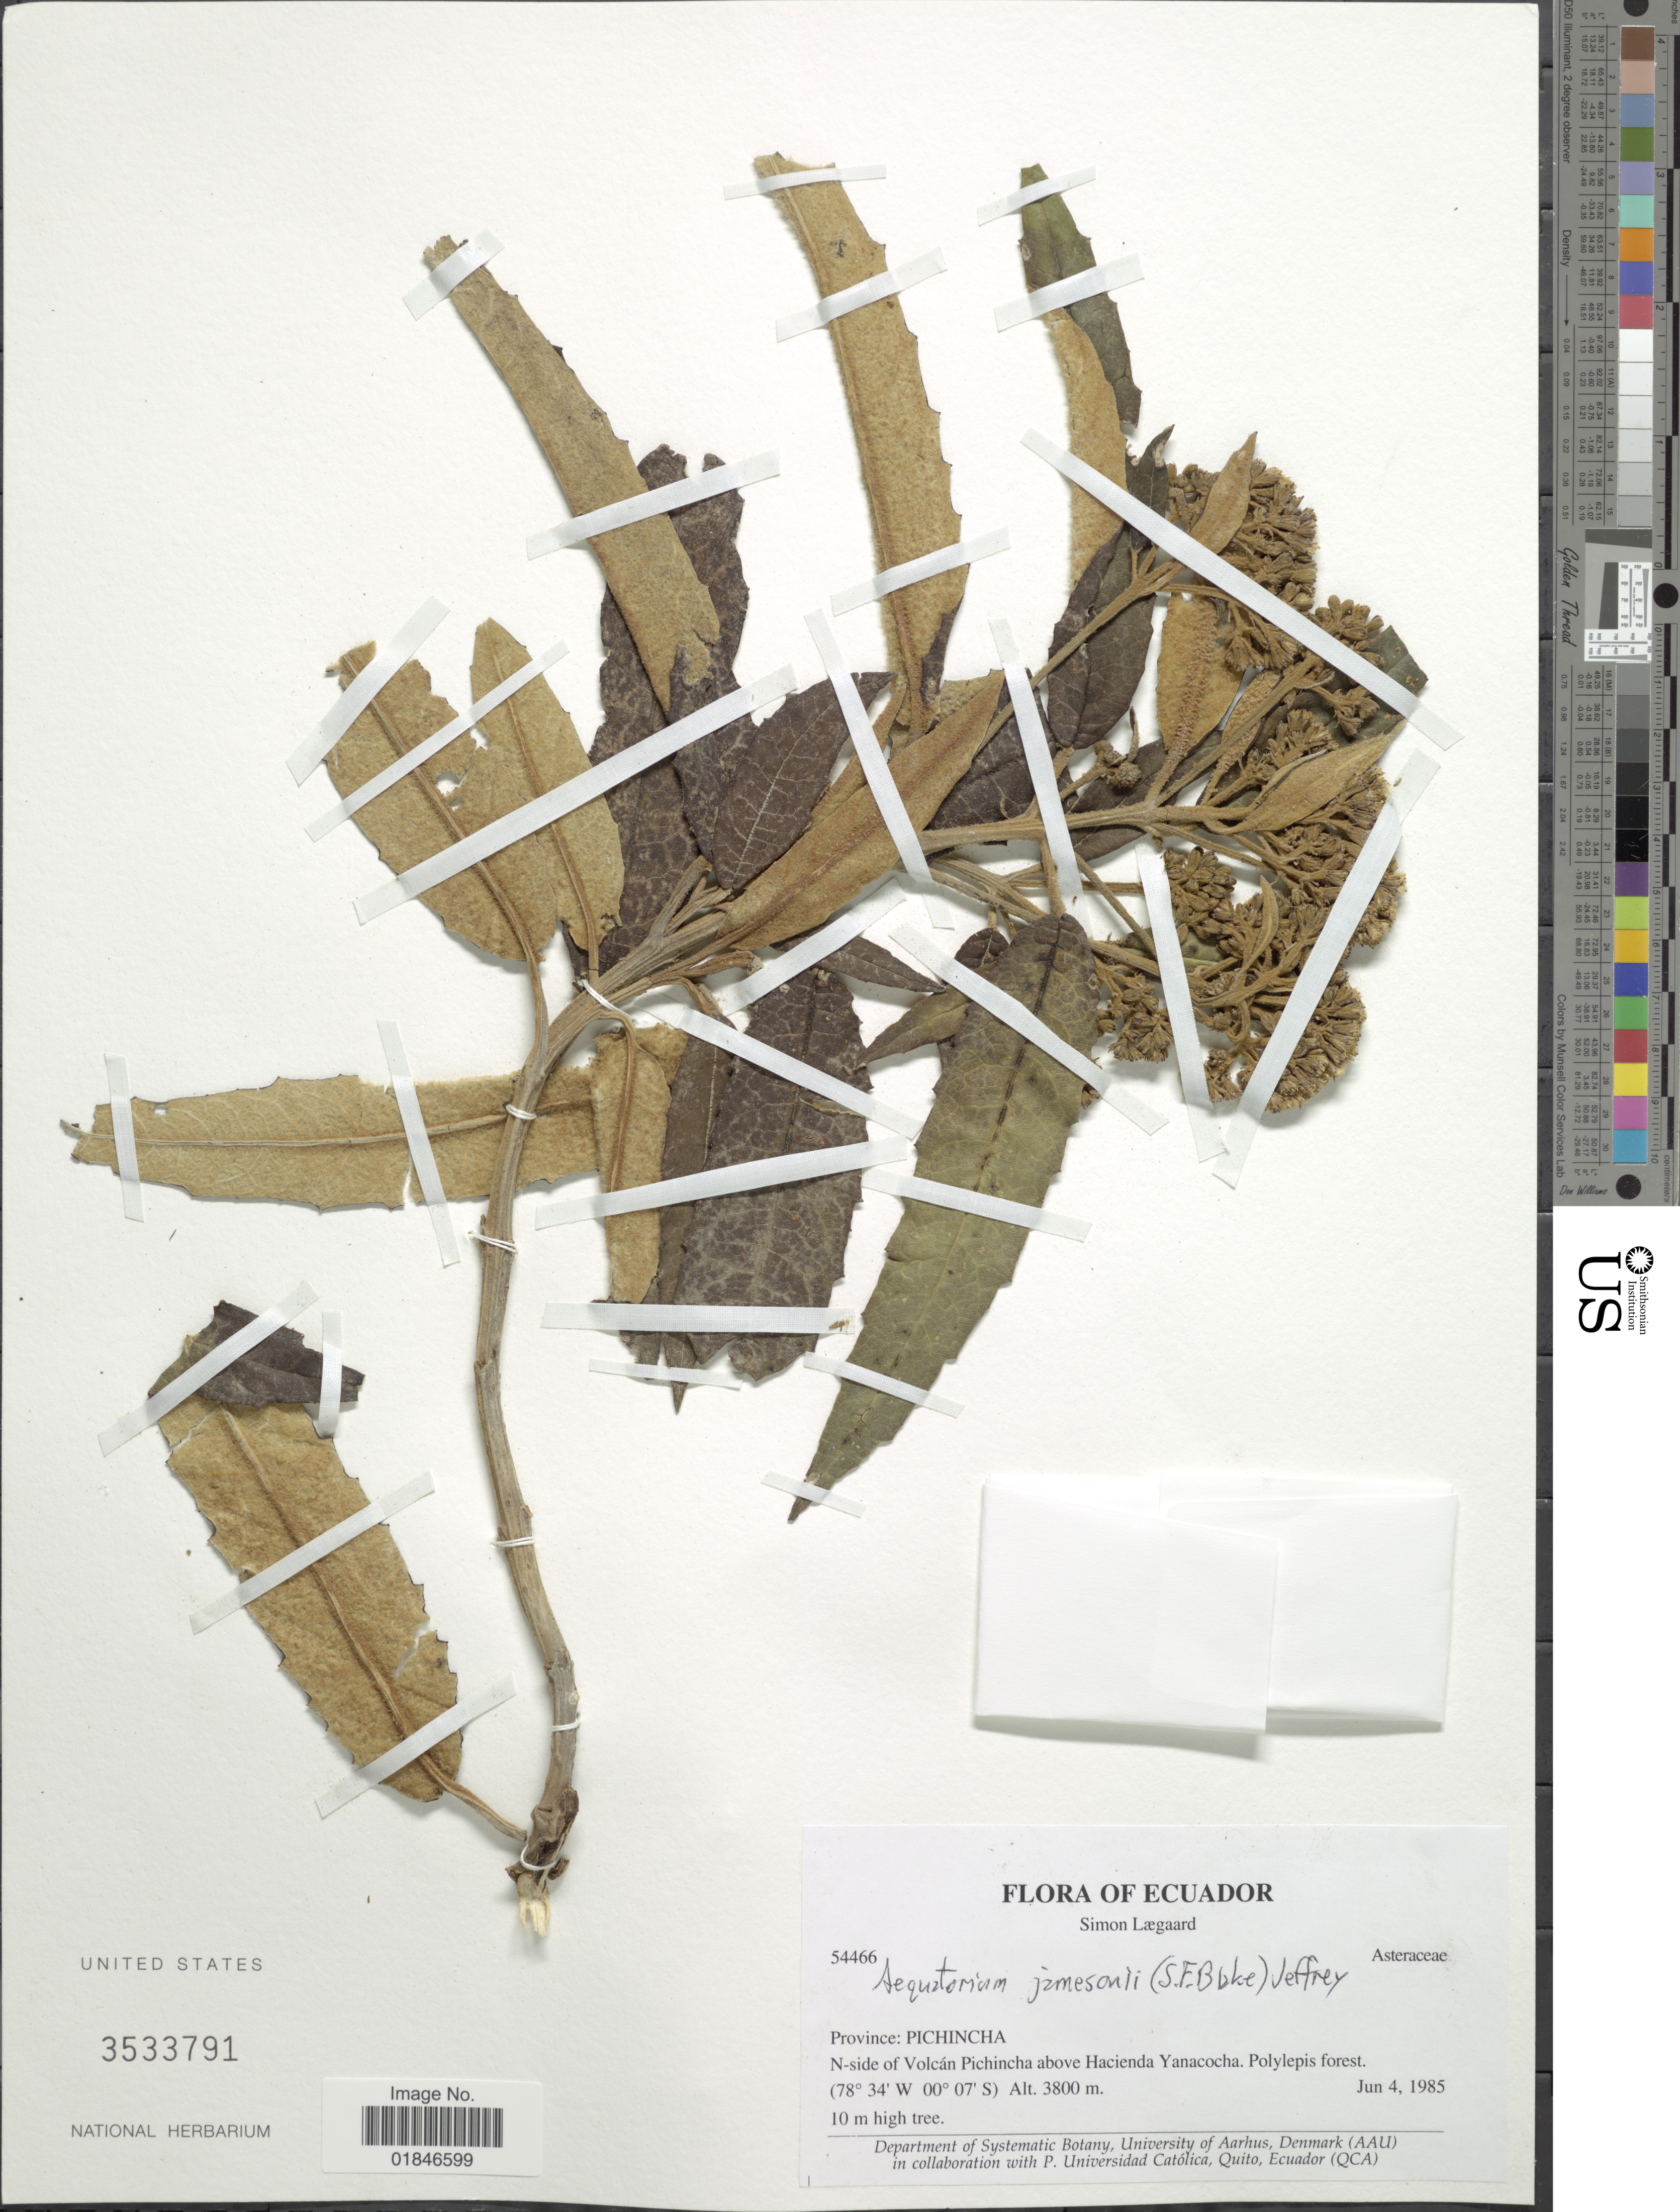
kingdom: Plantae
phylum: Tracheophyta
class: Magnoliopsida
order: Asterales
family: Asteraceae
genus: Aequatorium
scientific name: Aequatorium jamesonii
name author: (S.F. Blake) C. Jeffrey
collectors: S. Lægaard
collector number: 54466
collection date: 1985-06-04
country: Ecuador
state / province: Pichincha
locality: Province: Pichincha, N-side of Volcan Pichincha above Hacienda Yanacocha.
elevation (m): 3800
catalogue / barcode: US 3533791